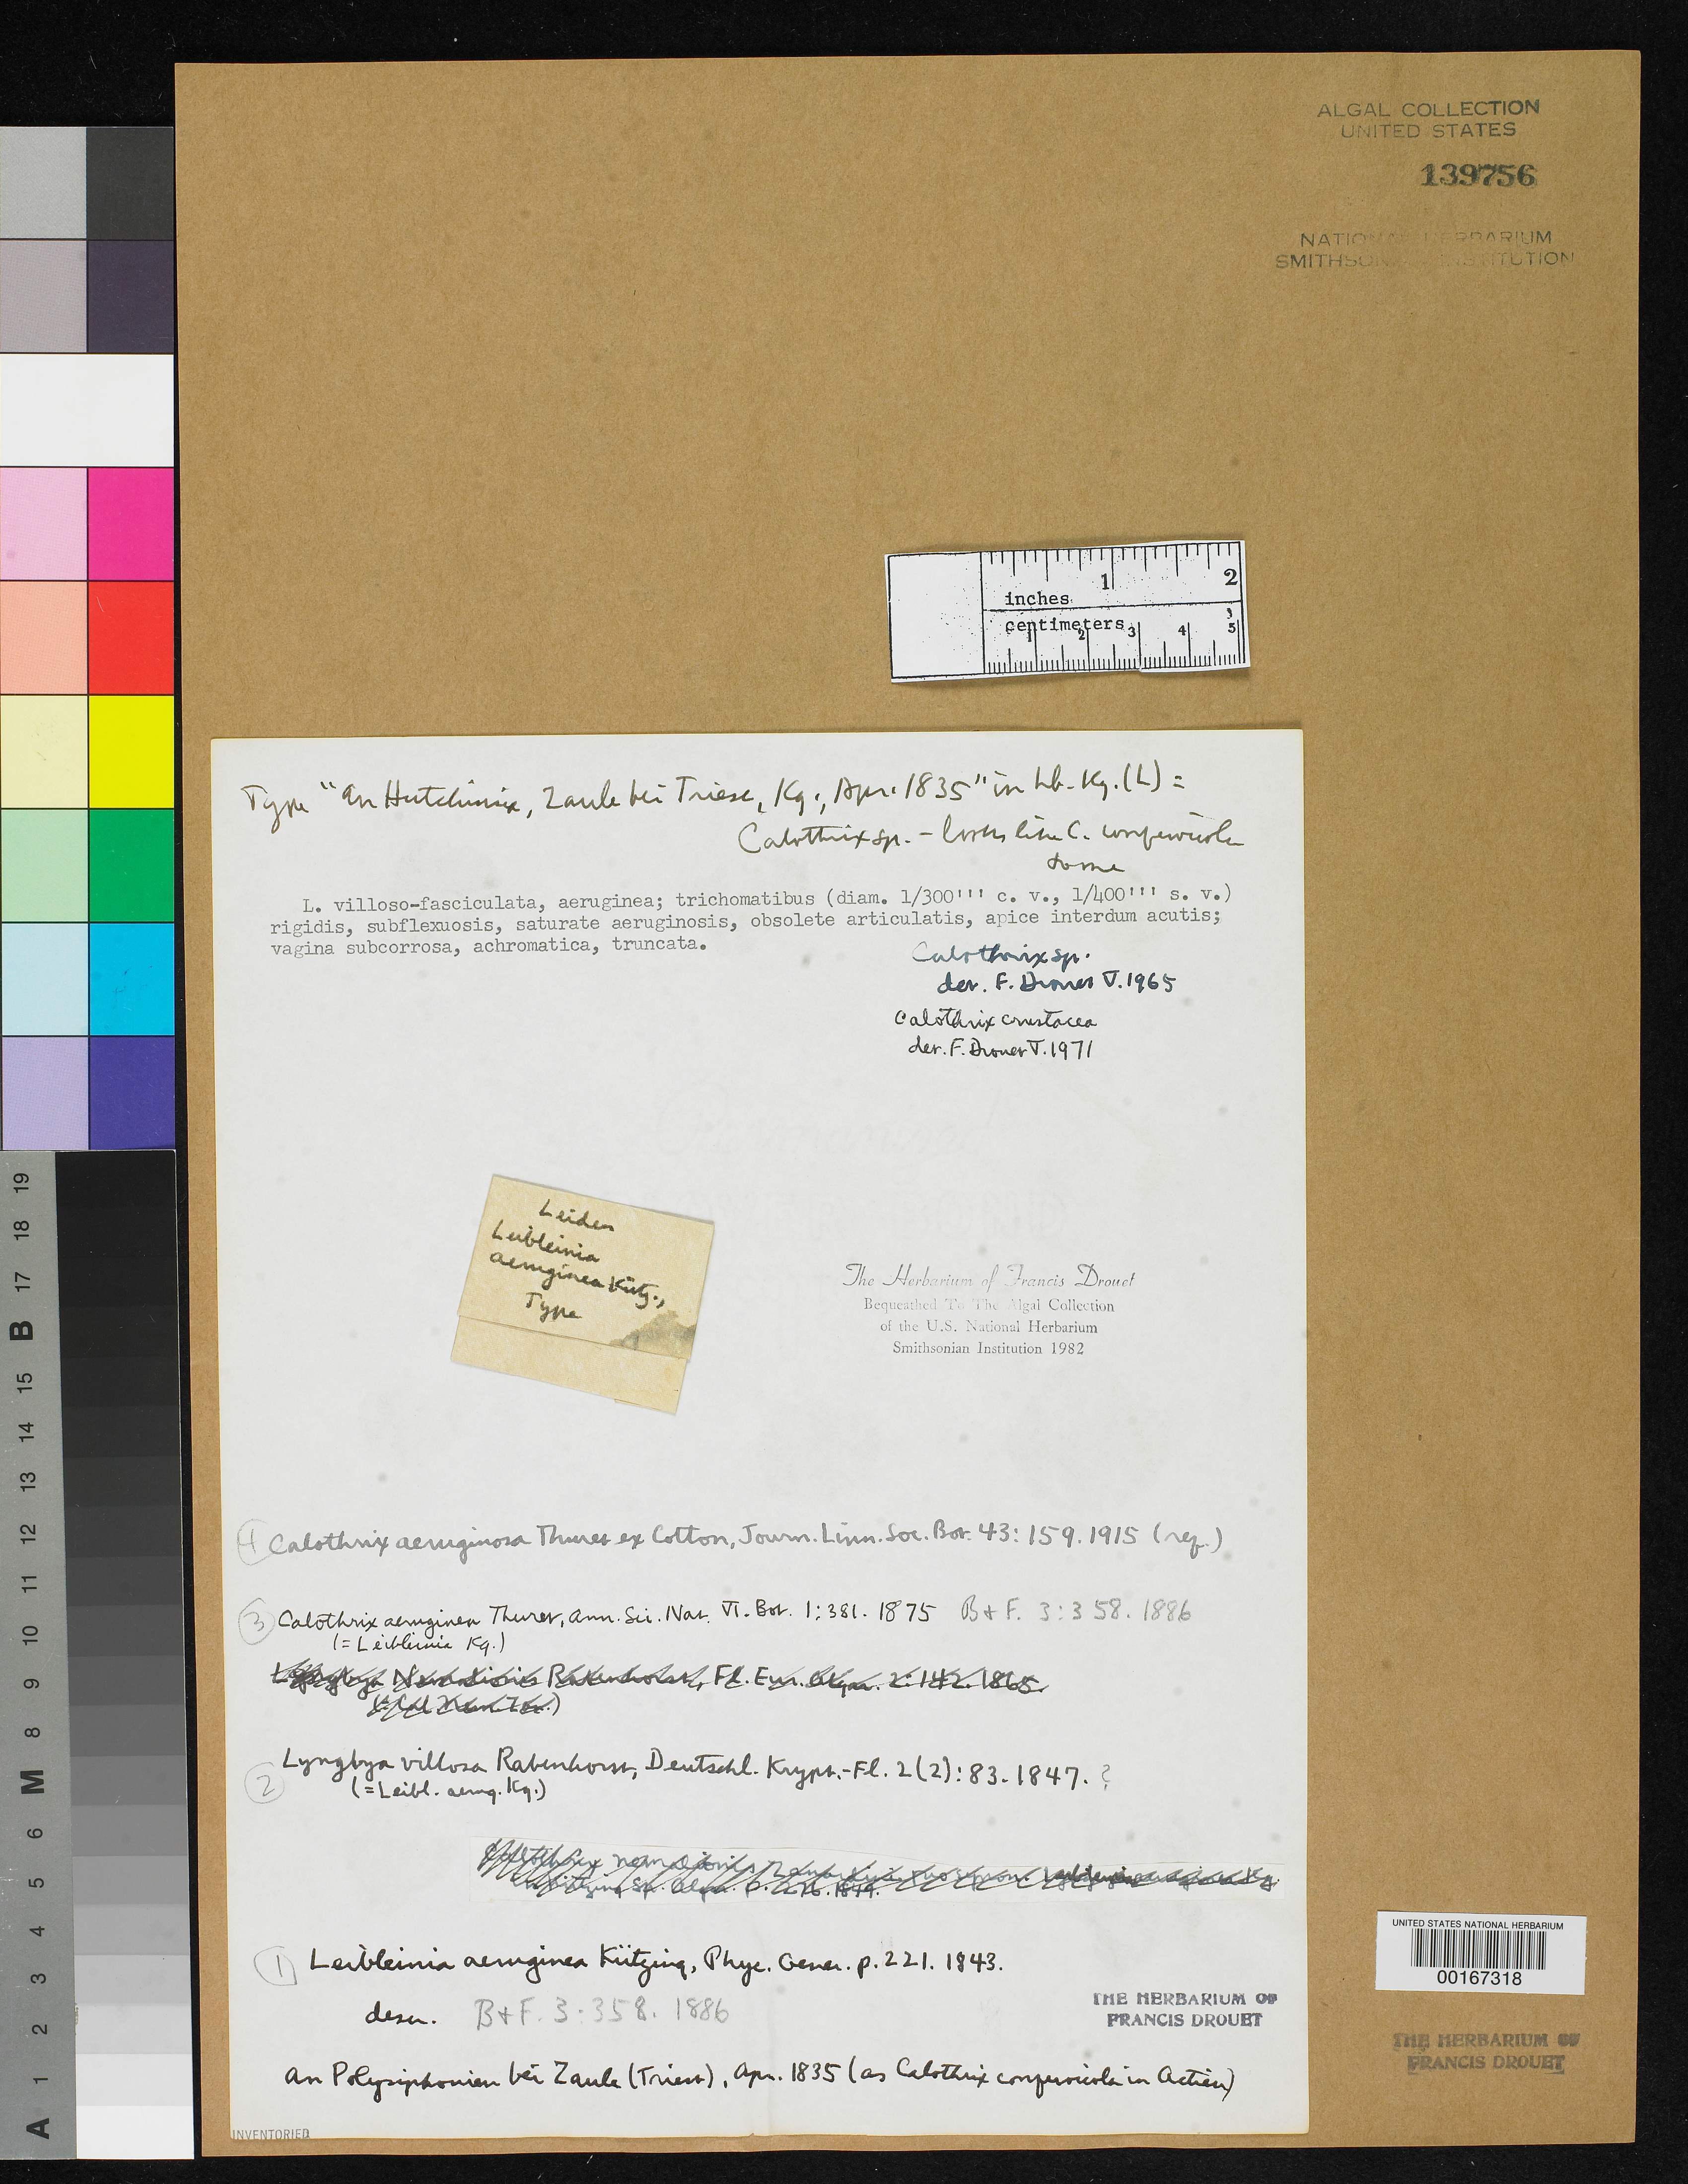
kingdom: Bacteria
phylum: Cyanobacteria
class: Cyanobacteriia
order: Cyanobacteriales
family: Microcoleaceae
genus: Leibleinia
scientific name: Leibleinia aeruginea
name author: Kütz.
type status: Isotype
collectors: F. T. Kützing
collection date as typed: Apr 1835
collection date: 1835-04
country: Italy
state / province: Friuli-Venezia Giulia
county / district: Trieste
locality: Aquilinia (Zaule).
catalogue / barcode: US 139756